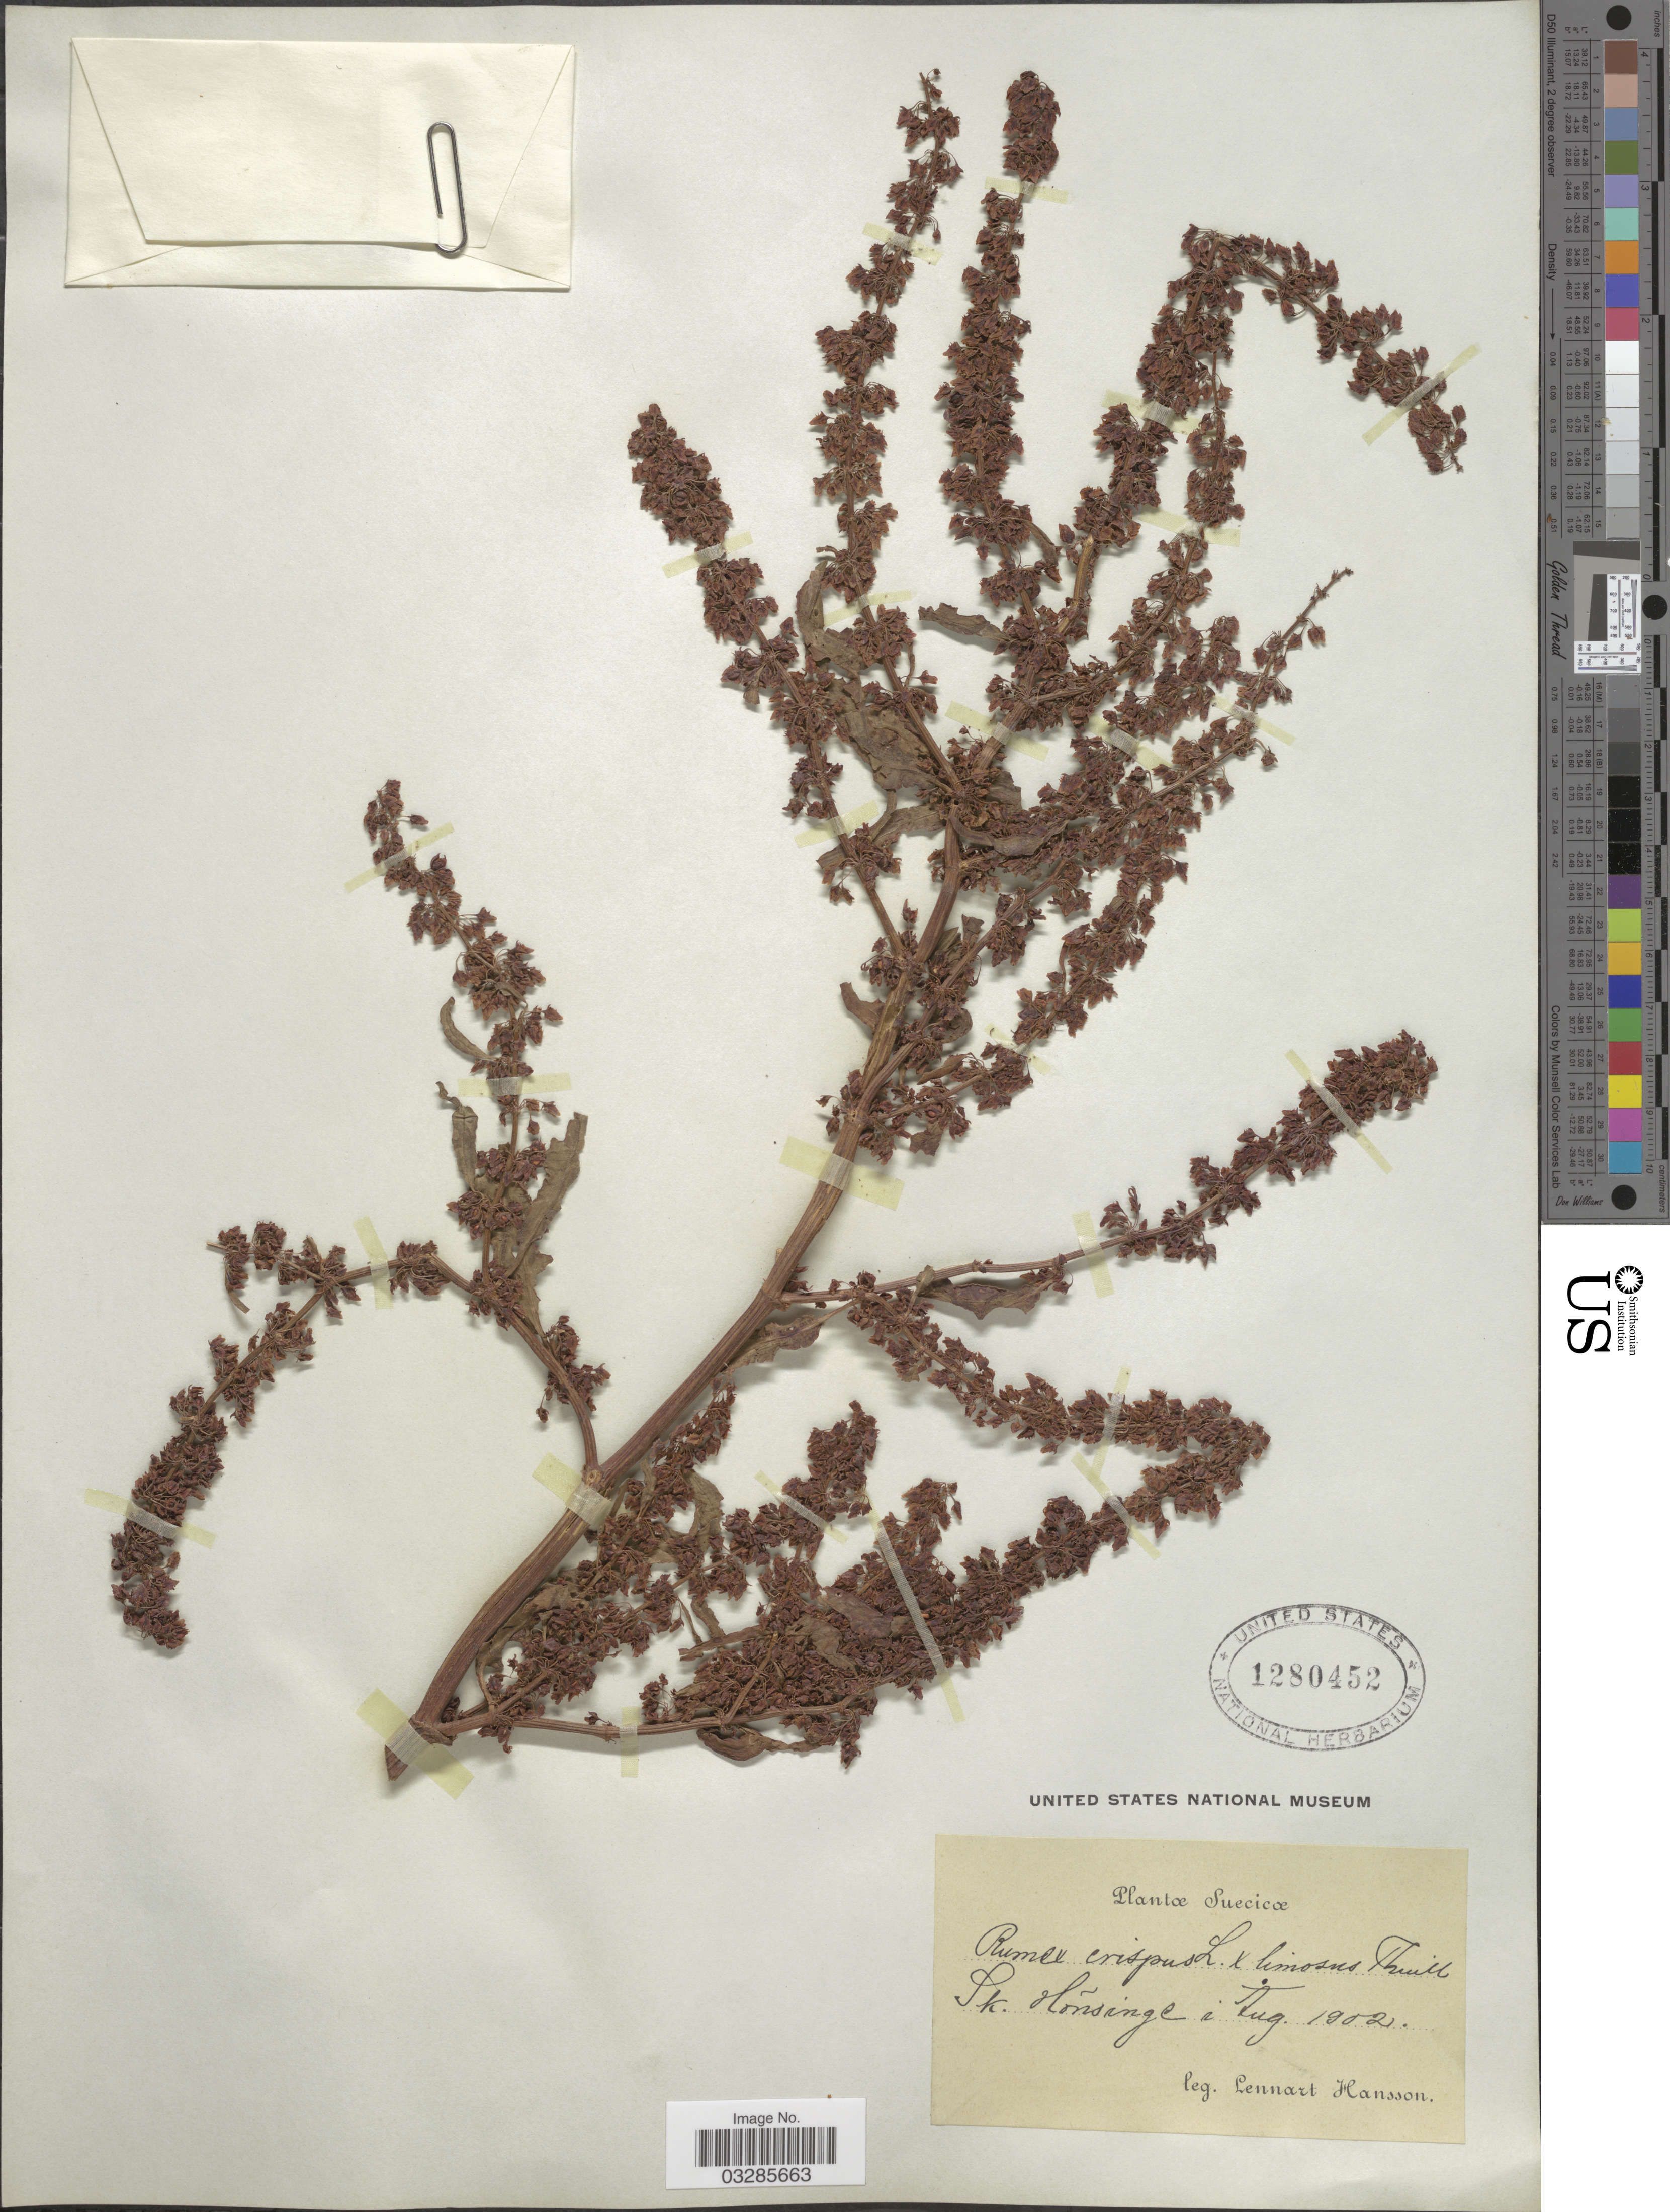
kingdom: Plantae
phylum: Tracheophyta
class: Magnoliopsida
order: Caryophyllales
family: Polygonaceae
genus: Rumex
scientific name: Rumex crispus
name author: L.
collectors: L. Hansson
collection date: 1902-08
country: Sweden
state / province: Skåne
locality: Suecicæ. Sk. Hönsinge.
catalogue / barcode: US 1280452